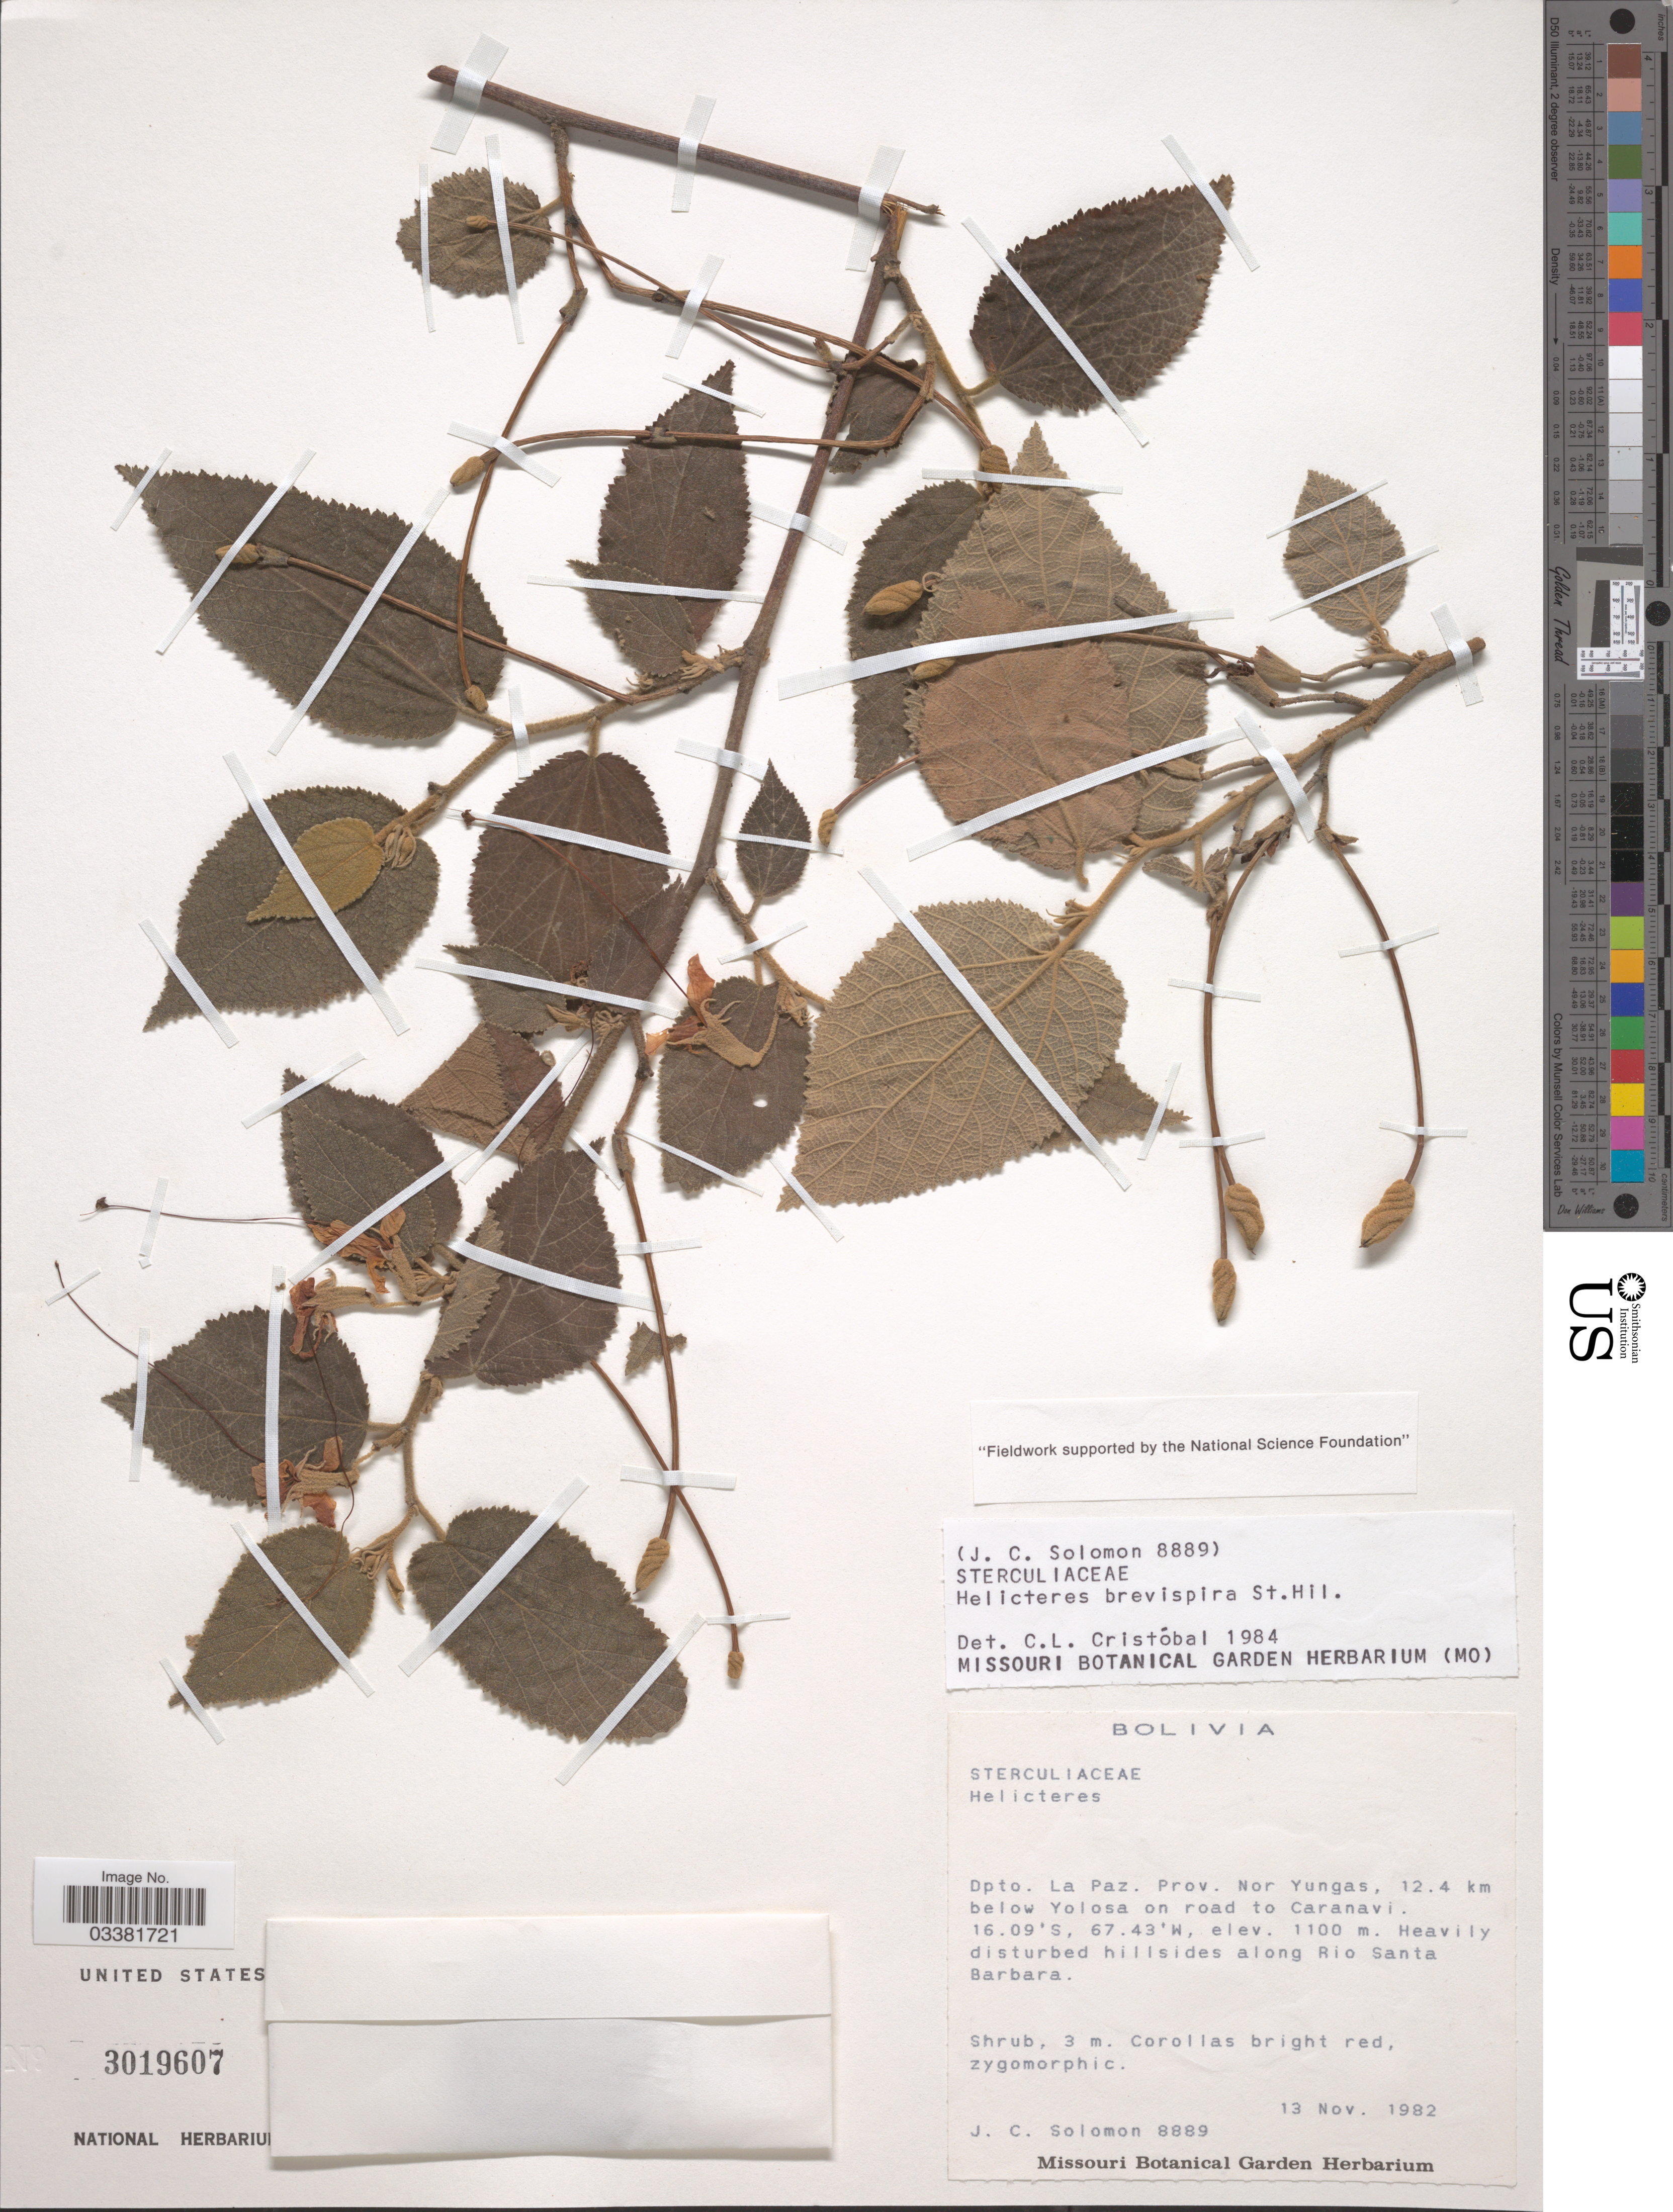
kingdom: Plantae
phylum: Tracheophyta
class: Magnoliopsida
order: Malvales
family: Malvaceae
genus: Helicteres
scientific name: Helicteres brevispira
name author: A. St.-Hil.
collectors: J. C. Solomon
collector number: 8889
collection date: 1982-11-13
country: Bolivia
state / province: La Paz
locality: Dpto. La paz. Prov. Nor Yungas, 12.4 km below Yolosa on road to Caranavi. Heavily disturbed hillsides along Rio Santa Barbara.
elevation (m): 1100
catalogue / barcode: US 3019607